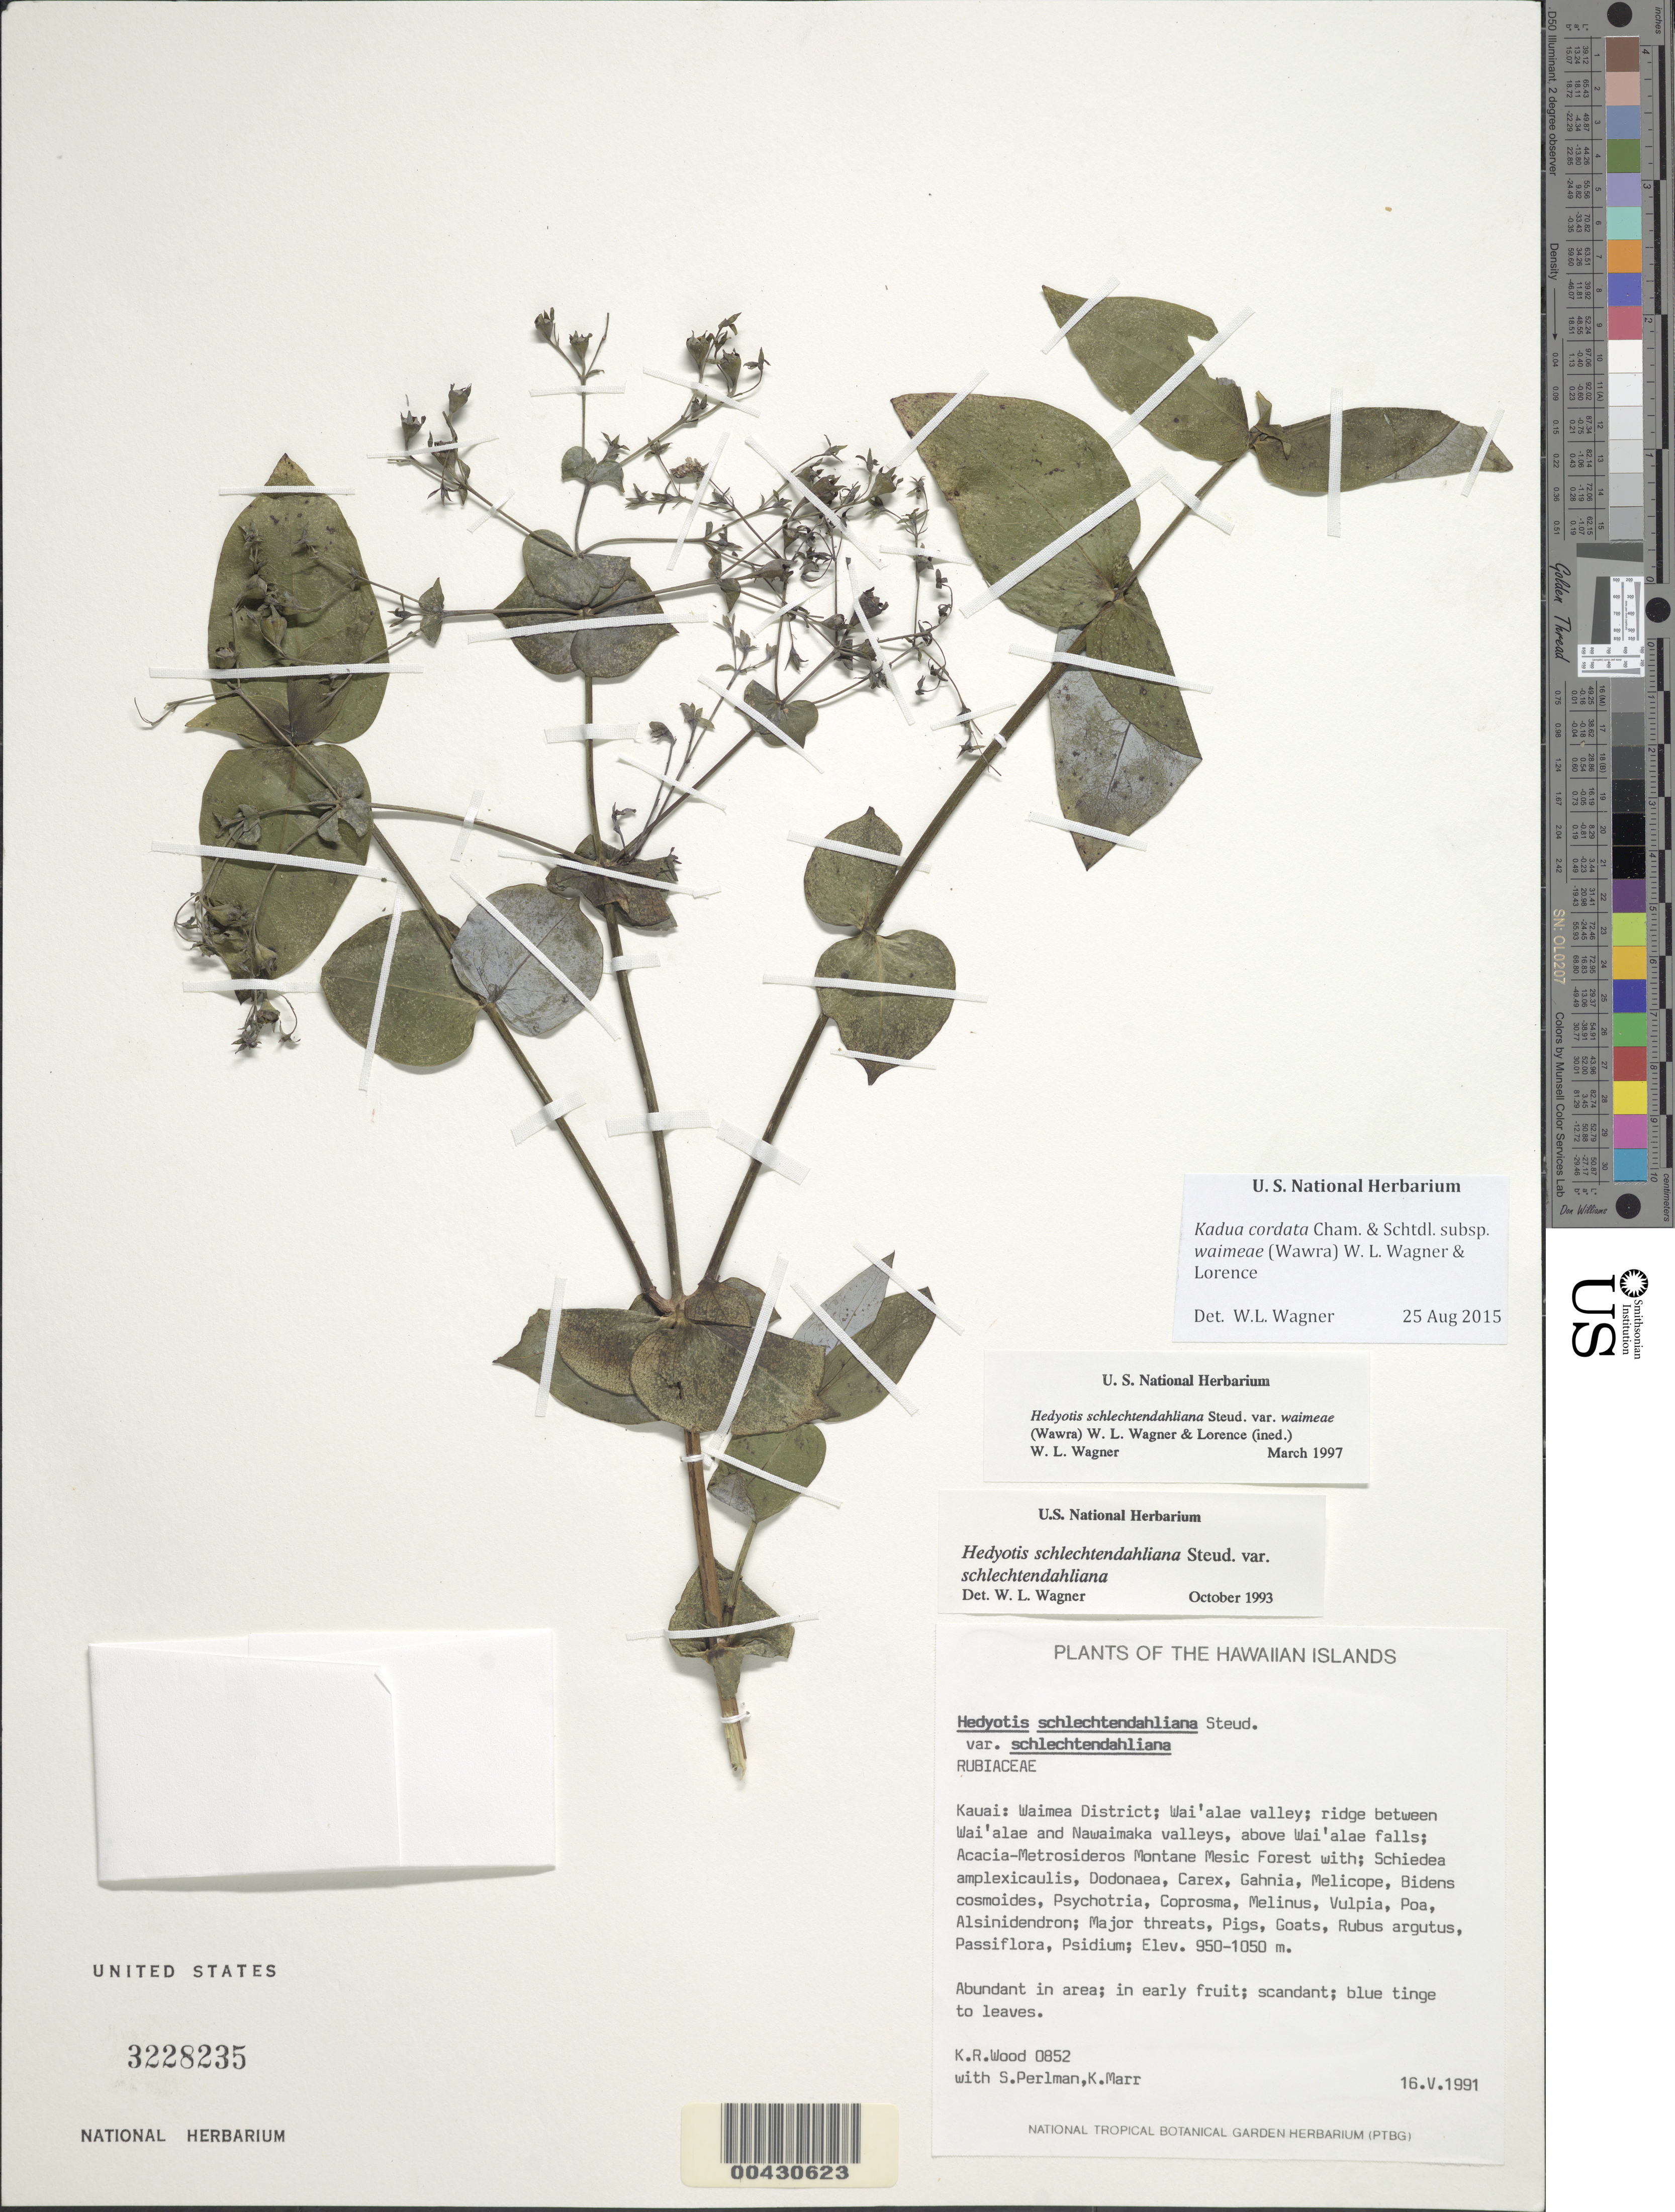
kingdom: Plantae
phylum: Tracheophyta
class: Magnoliopsida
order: Gentianales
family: Rubiaceae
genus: Kadua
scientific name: Kadua cordata subsp. waimeae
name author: (Wawra) W.L. Wagner & Lorence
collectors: K. R. Wood, S. P. Perlman & K. Marr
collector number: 0852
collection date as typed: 16 May 1991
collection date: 1991-05-16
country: United States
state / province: Hawaii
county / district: Kauai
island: Kaua'i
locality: Waimea District; Wai'alae Valley; ridge between Wai'alae and Nawaimaka valleys, above Wai'alae falls.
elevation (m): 950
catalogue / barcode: US 3228235